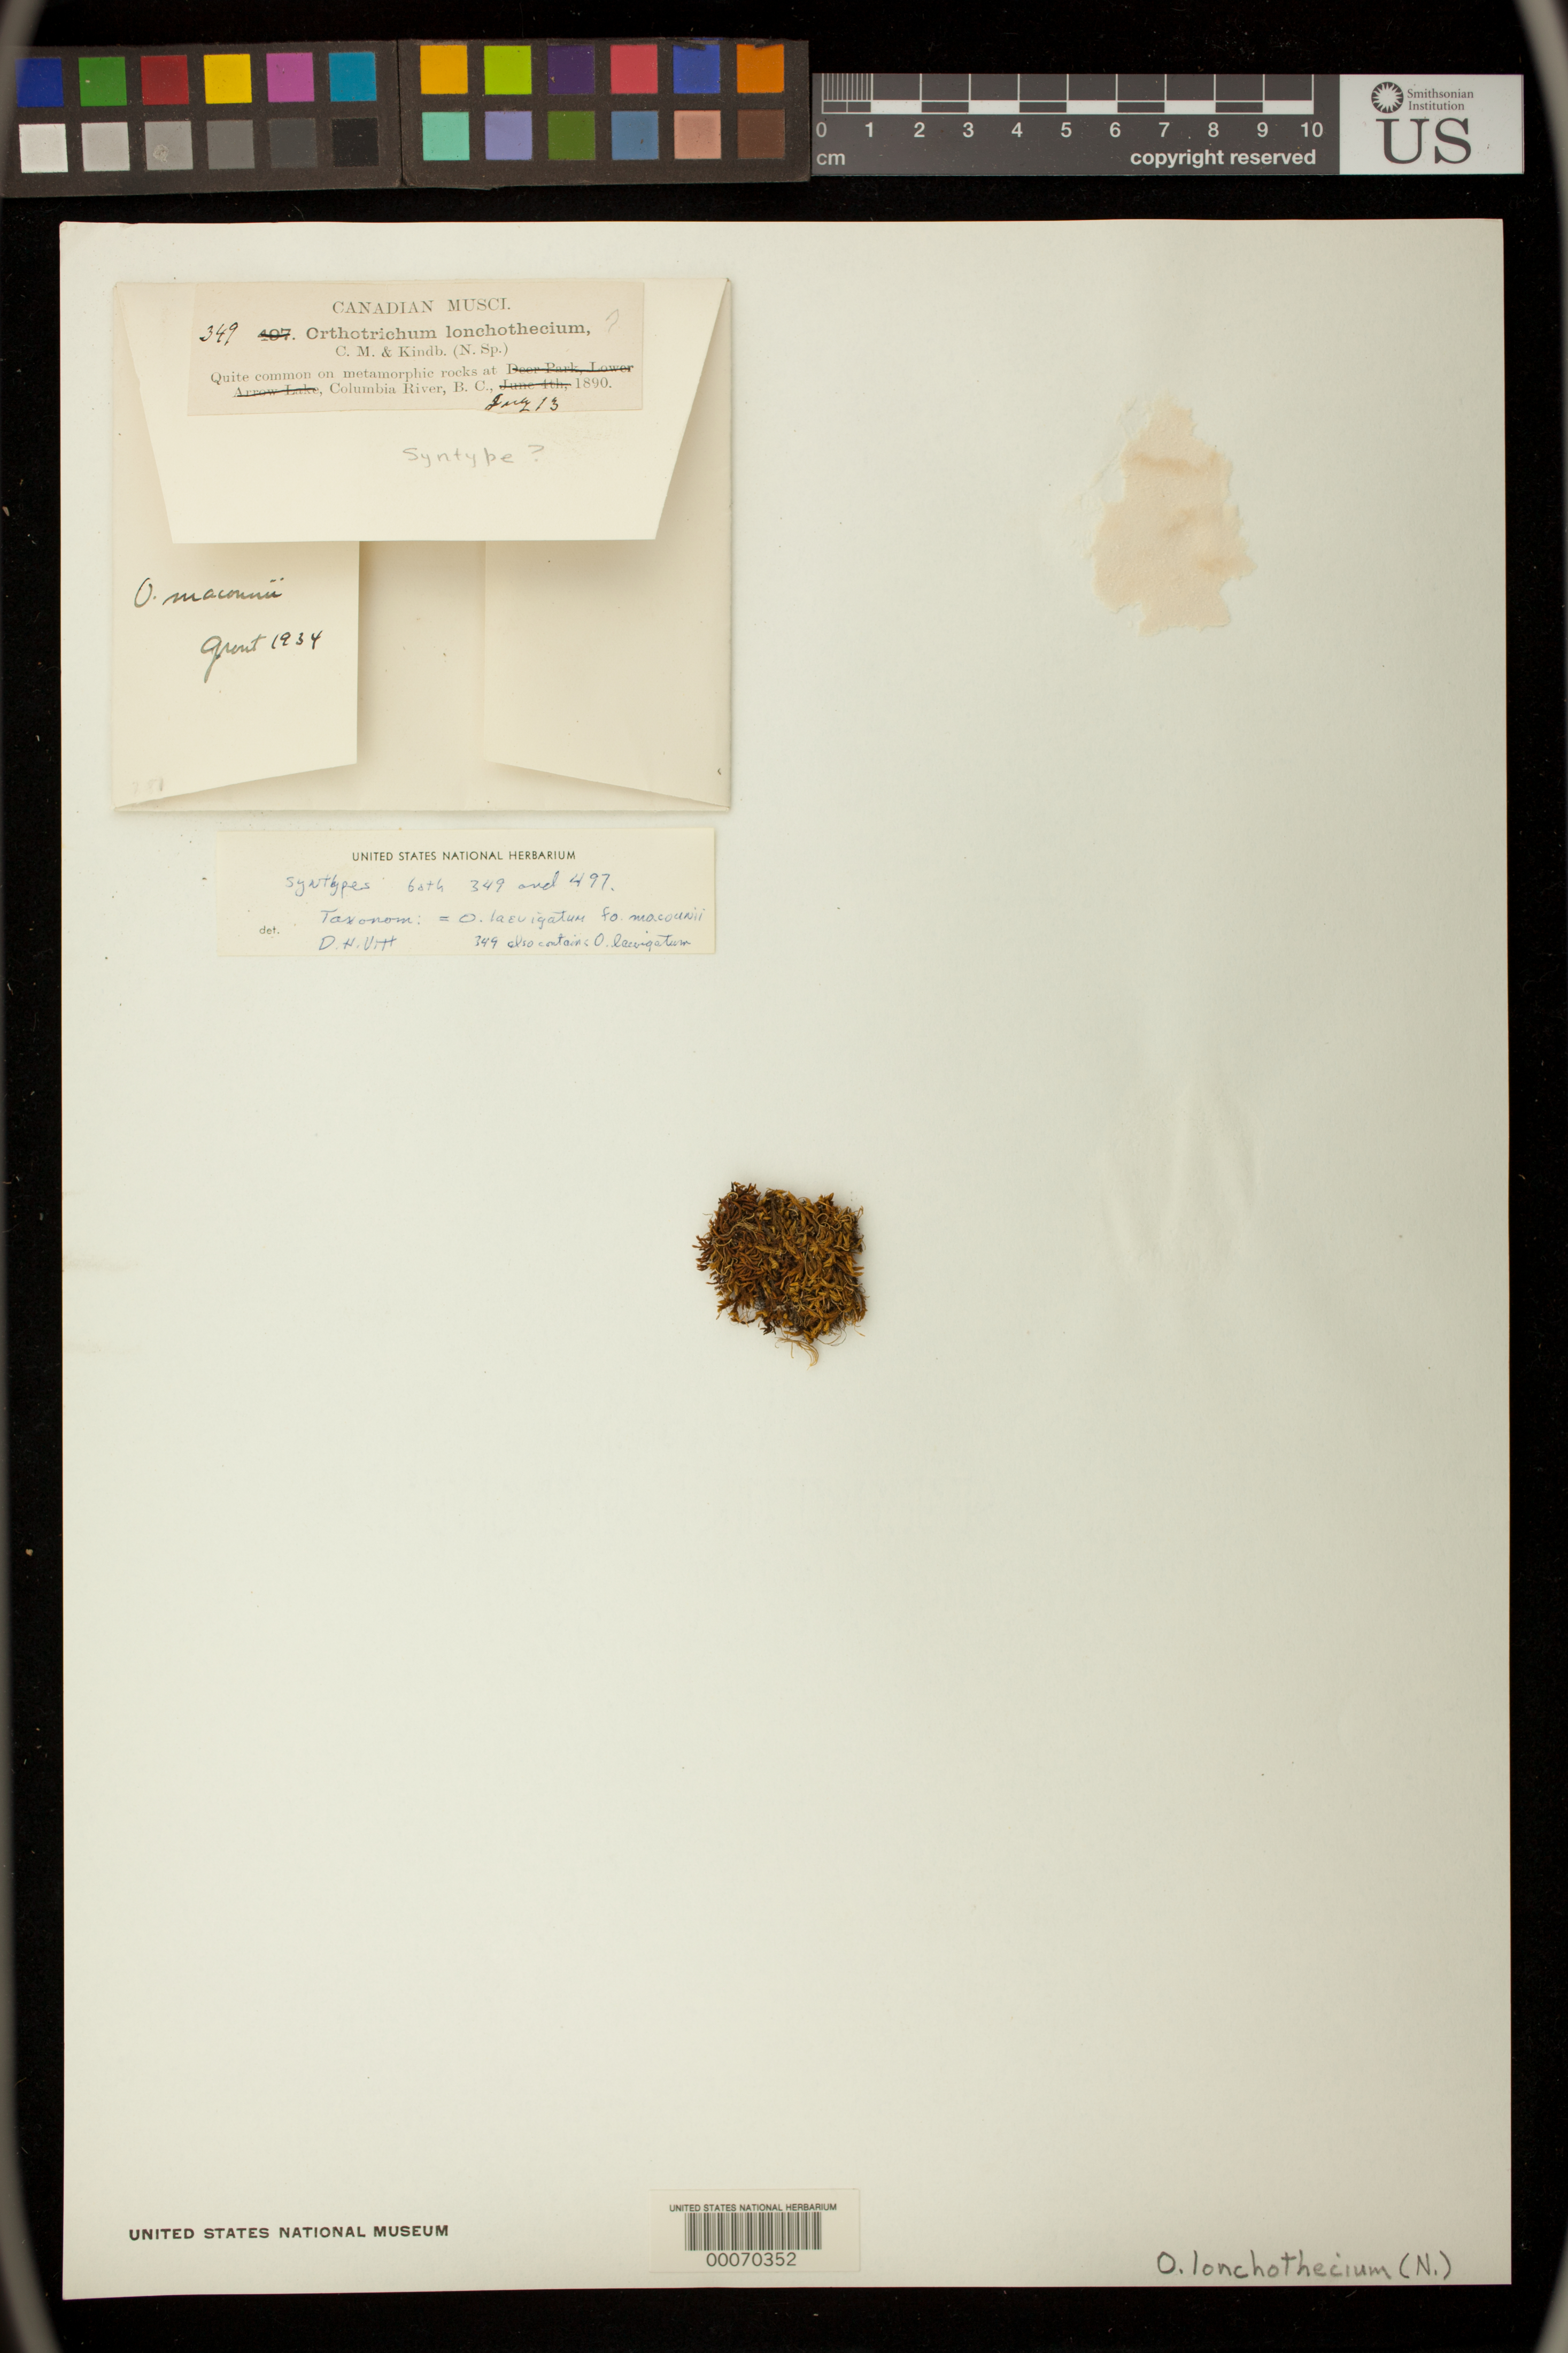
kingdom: Plantae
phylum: Bryophyta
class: Bryopsida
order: Orthotrichales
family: Orthotrichaceae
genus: Orthotrichum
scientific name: Orthotrichum lonchothecium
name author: Müll. Hal. & Kindb. in Macoun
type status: Syntype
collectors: J. M. Macoun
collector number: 349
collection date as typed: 13 Jul 1890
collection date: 1890-07-13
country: Canada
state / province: British Columbia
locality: Columbia R.